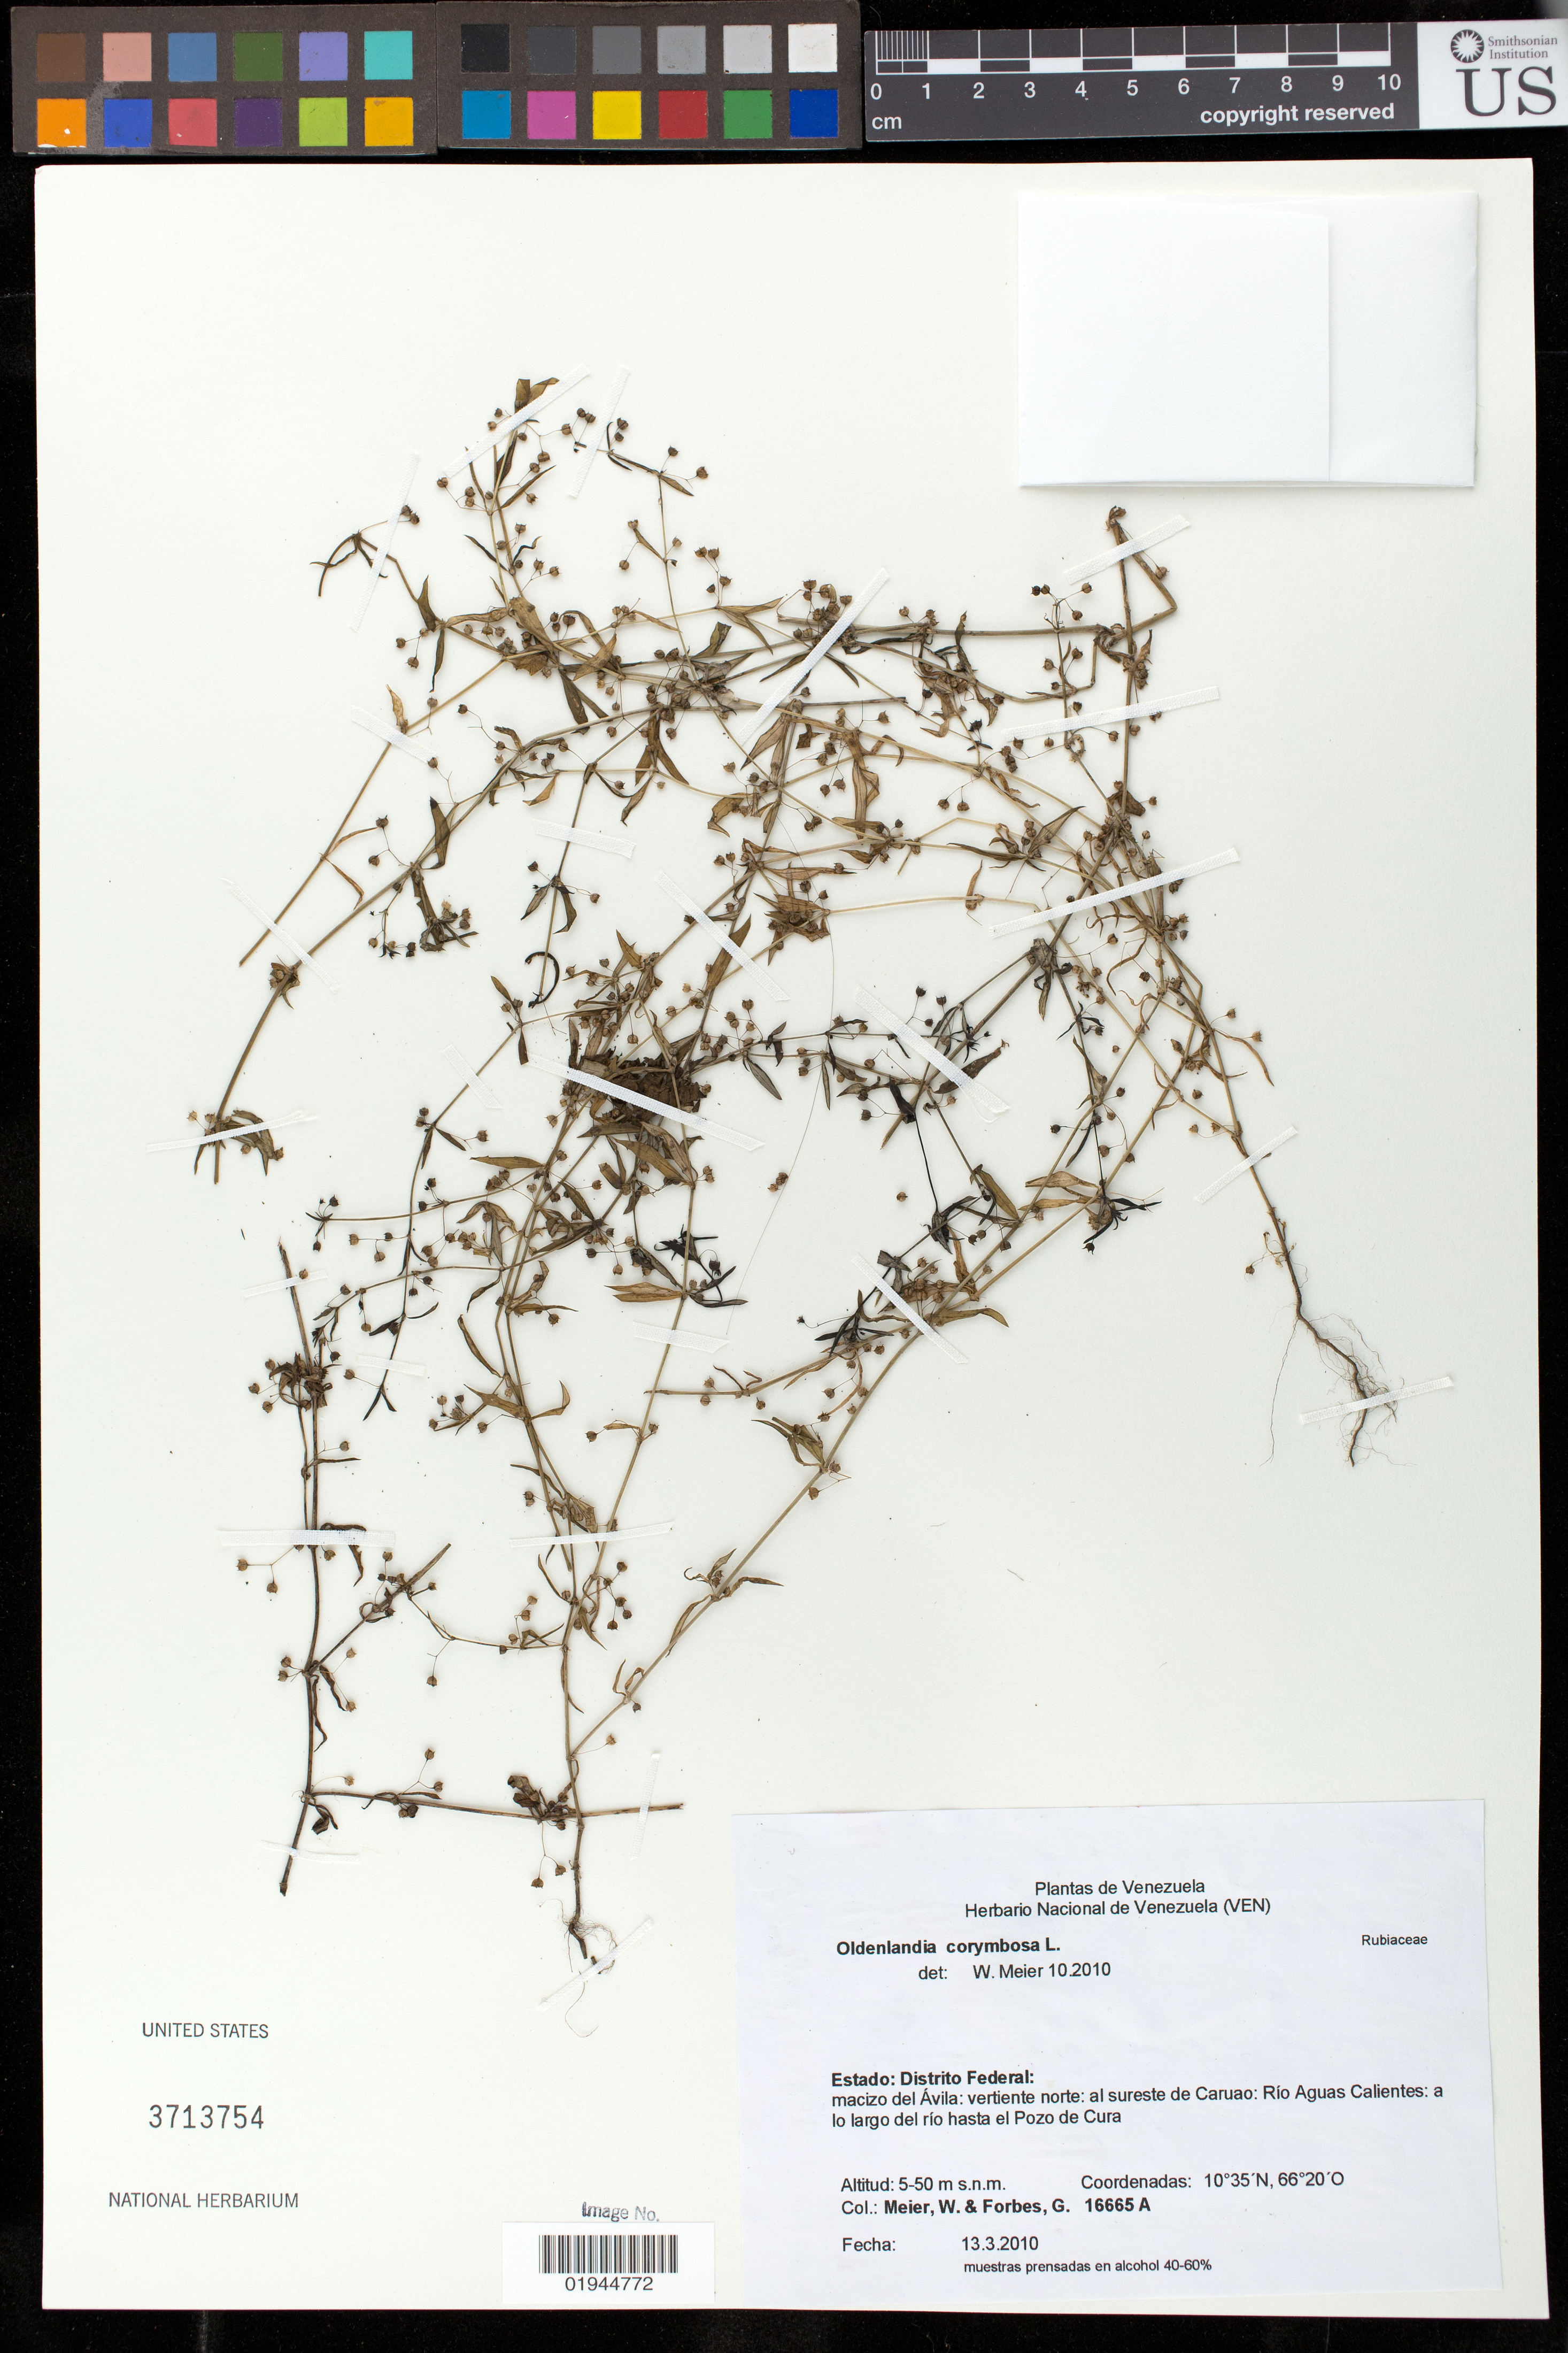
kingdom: Plantae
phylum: Tracheophyta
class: Magnoliopsida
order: Gentianales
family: Rubiaceae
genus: Oldenlandia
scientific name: Oldenlandia corymbosa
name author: L.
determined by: Meier, Winfried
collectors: W. Meier & G. Forbes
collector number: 16665 A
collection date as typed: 13.3.2010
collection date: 2010-03-13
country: Venezuela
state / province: Miranda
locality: Macizo del Avila: vertiente norte: al sureste de Caruao: Rio Aguas Calientes: a lo largo del rio hasta el Pozo de Cura.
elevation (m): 5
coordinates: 10 35 N, 66 20 O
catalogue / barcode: US 3713754